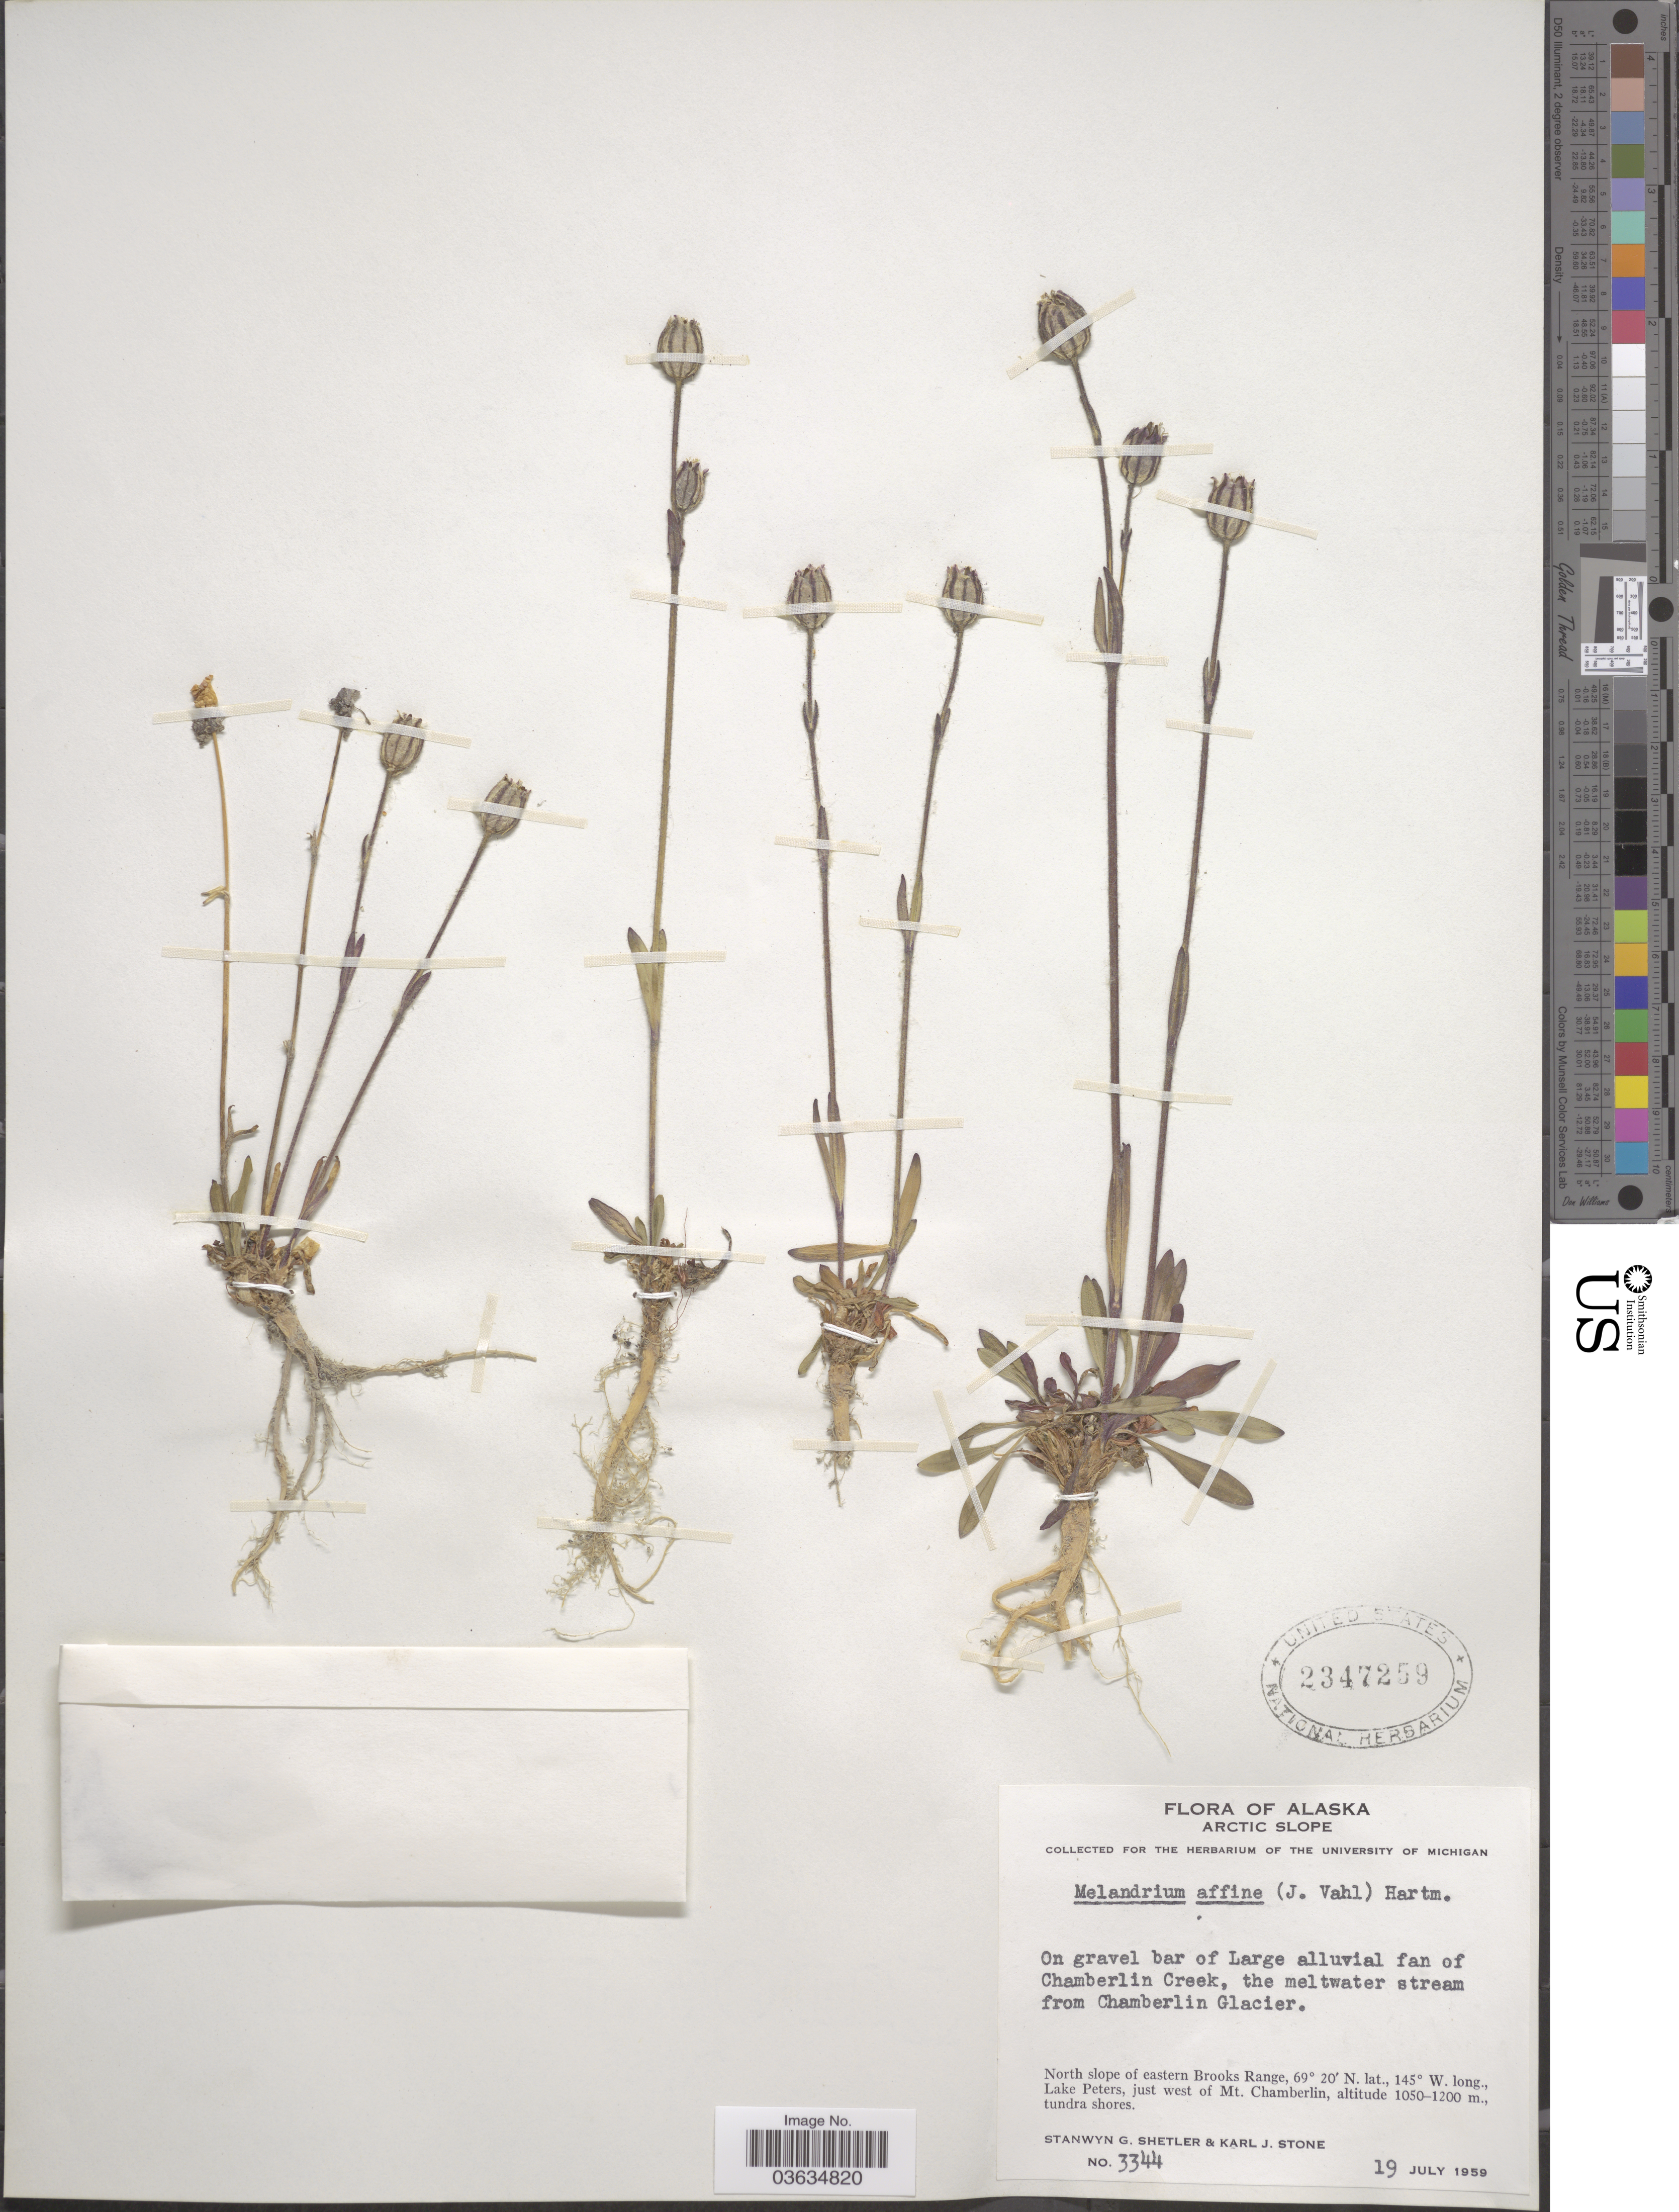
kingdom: Plantae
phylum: Tracheophyta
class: Magnoliopsida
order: Caryophyllales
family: Caryophyllaceae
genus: Silene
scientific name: Silene involucrata subsp. tenella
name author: (Tolm.) Bocquet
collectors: S. Shetler & K. J. Stone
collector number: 3344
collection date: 1959-07-19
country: United States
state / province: Alaska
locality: Arctic Slope. The meltwater stream from Chamberlin Glacier. North slope of eastern Brooks Range, Lake Peters, just west of Mt. Chamberlin.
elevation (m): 1050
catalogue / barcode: US 2347259